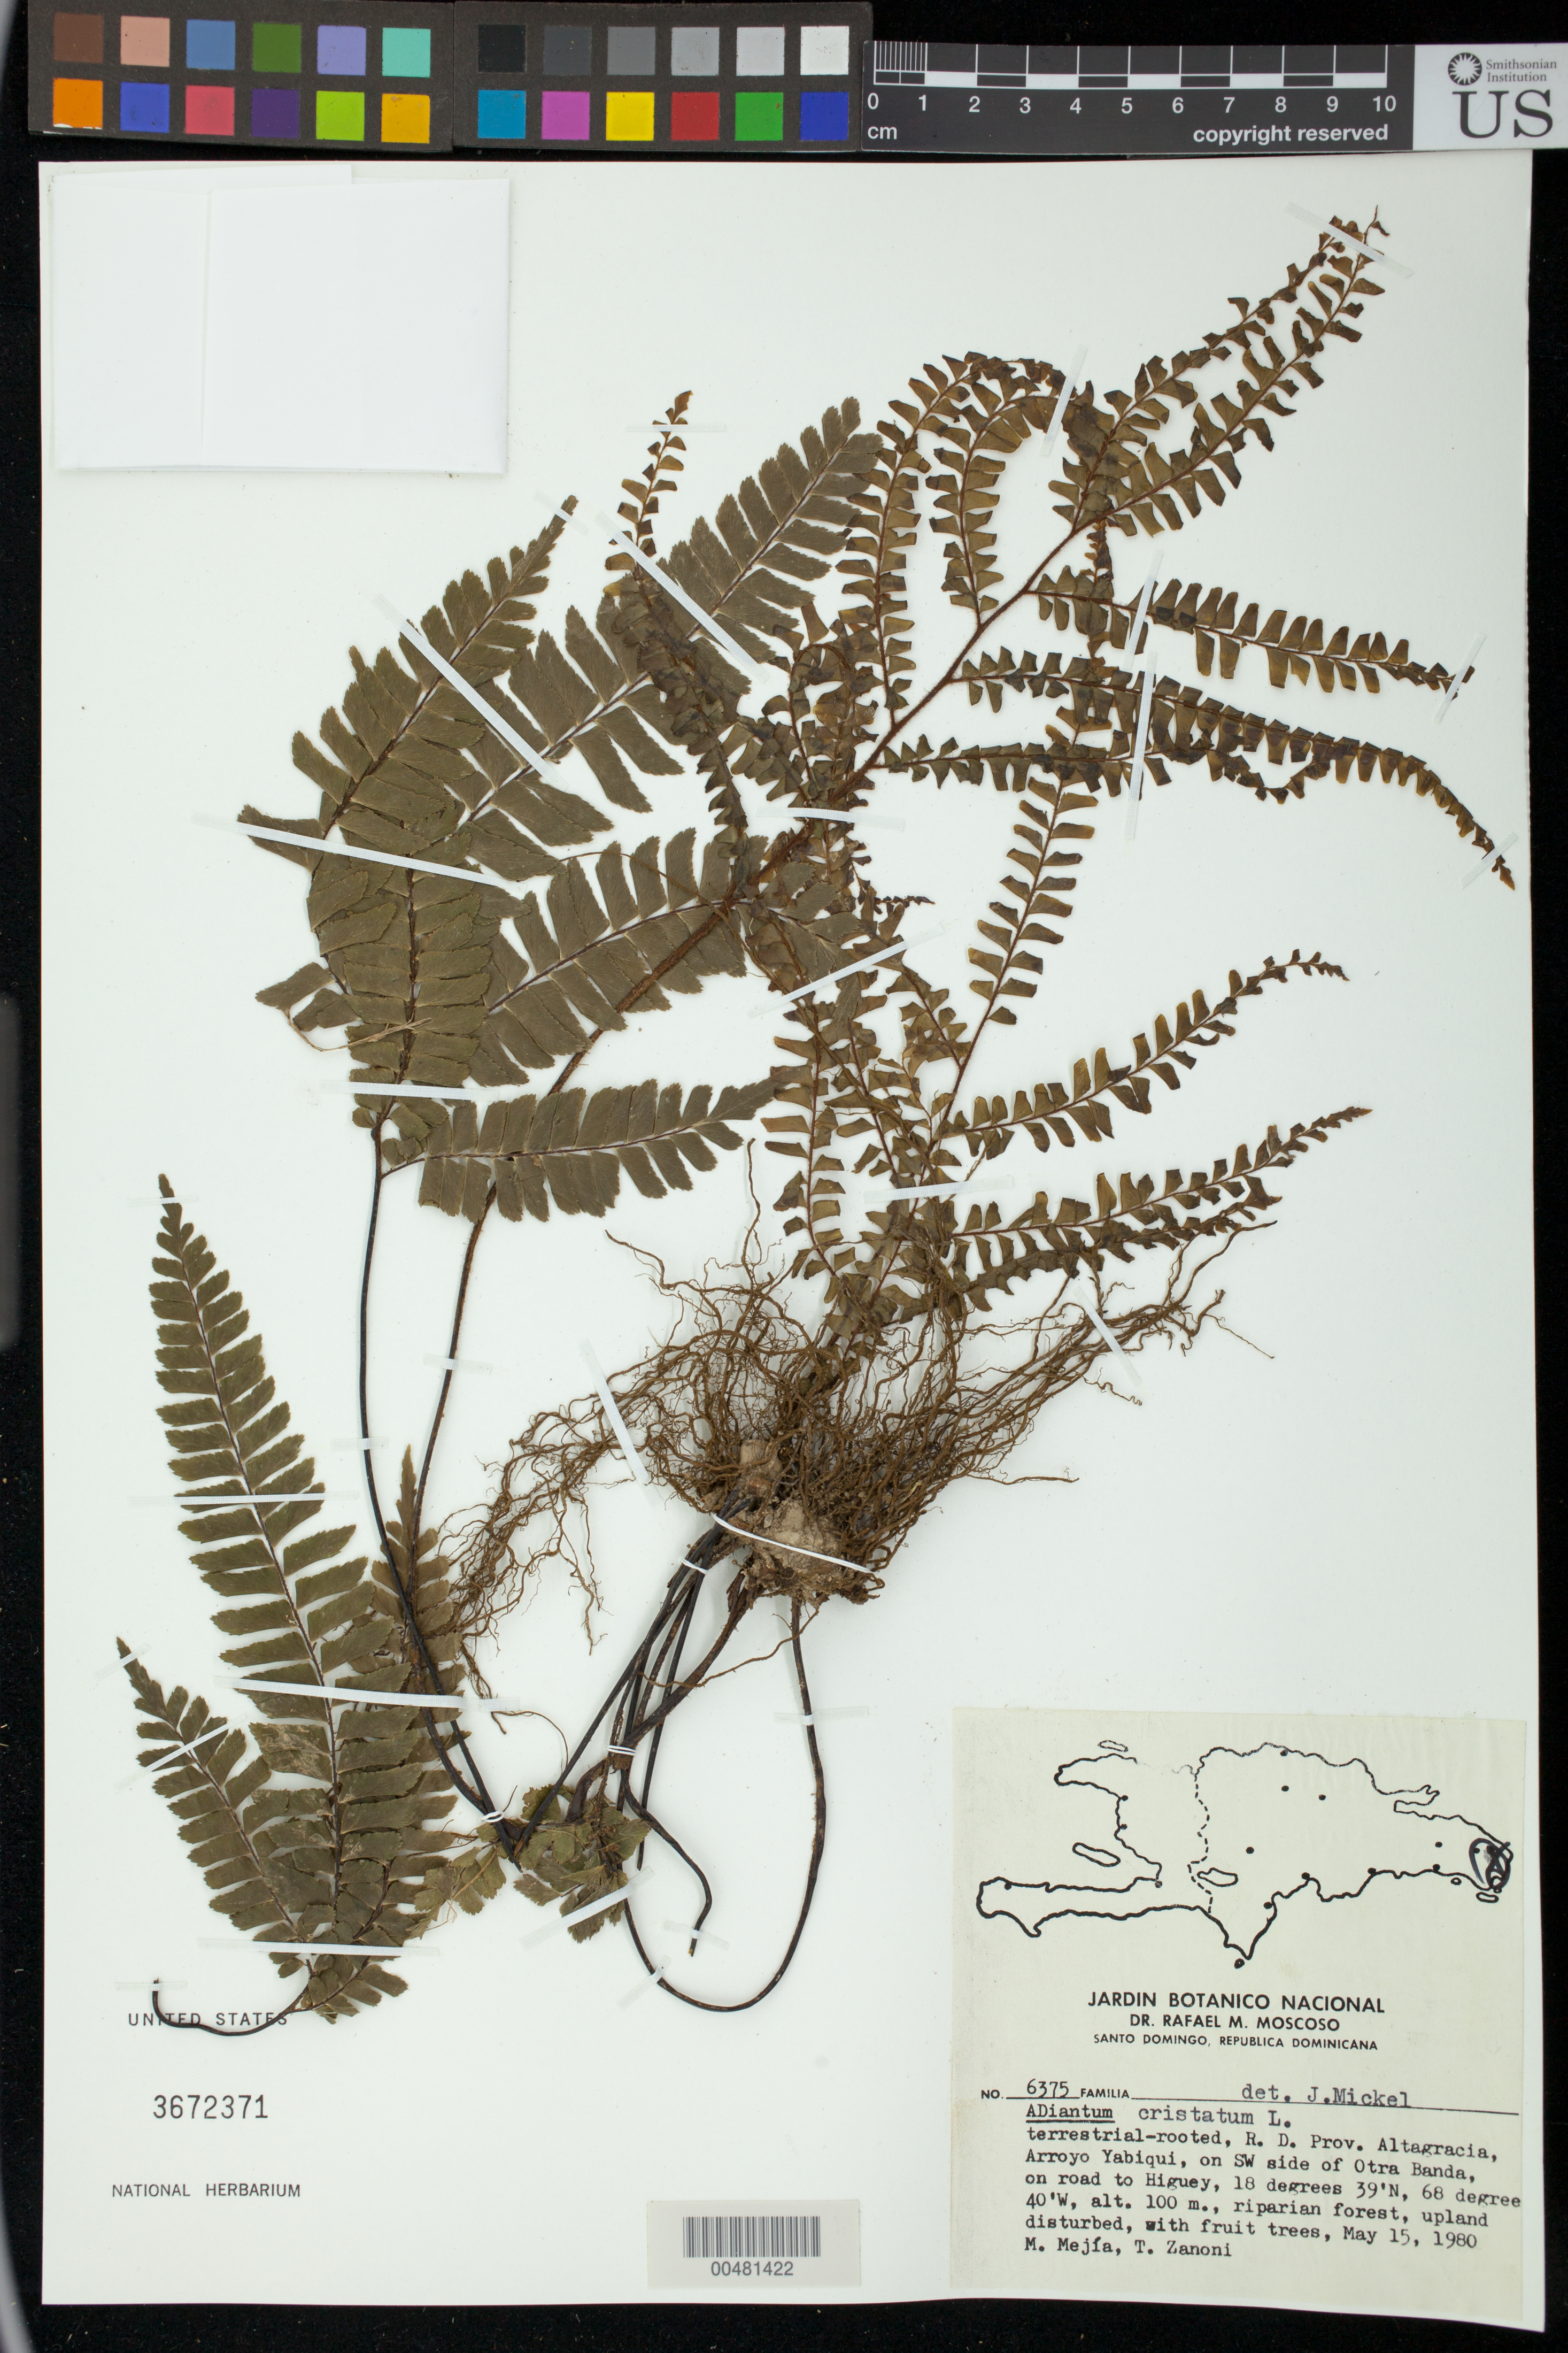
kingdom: Plantae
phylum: Tracheophyta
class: Polypodiopsida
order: Polypodiales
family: Pteridaceae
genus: Adiantum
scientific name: Adiantum cristatum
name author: L.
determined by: Mickel, J. T., (NY), New York Botanical Garden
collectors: M. Mejia & T. A. Zanoni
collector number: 6375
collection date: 1980-05-15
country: Dominican Republic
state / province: La Altagracía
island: Hispaniola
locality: Arroyo Yabiqui, on SW side of Otra Banda, on road to Higuey.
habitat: Riparian forest, upland disturbed, with fruit trees.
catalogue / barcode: US 3672371